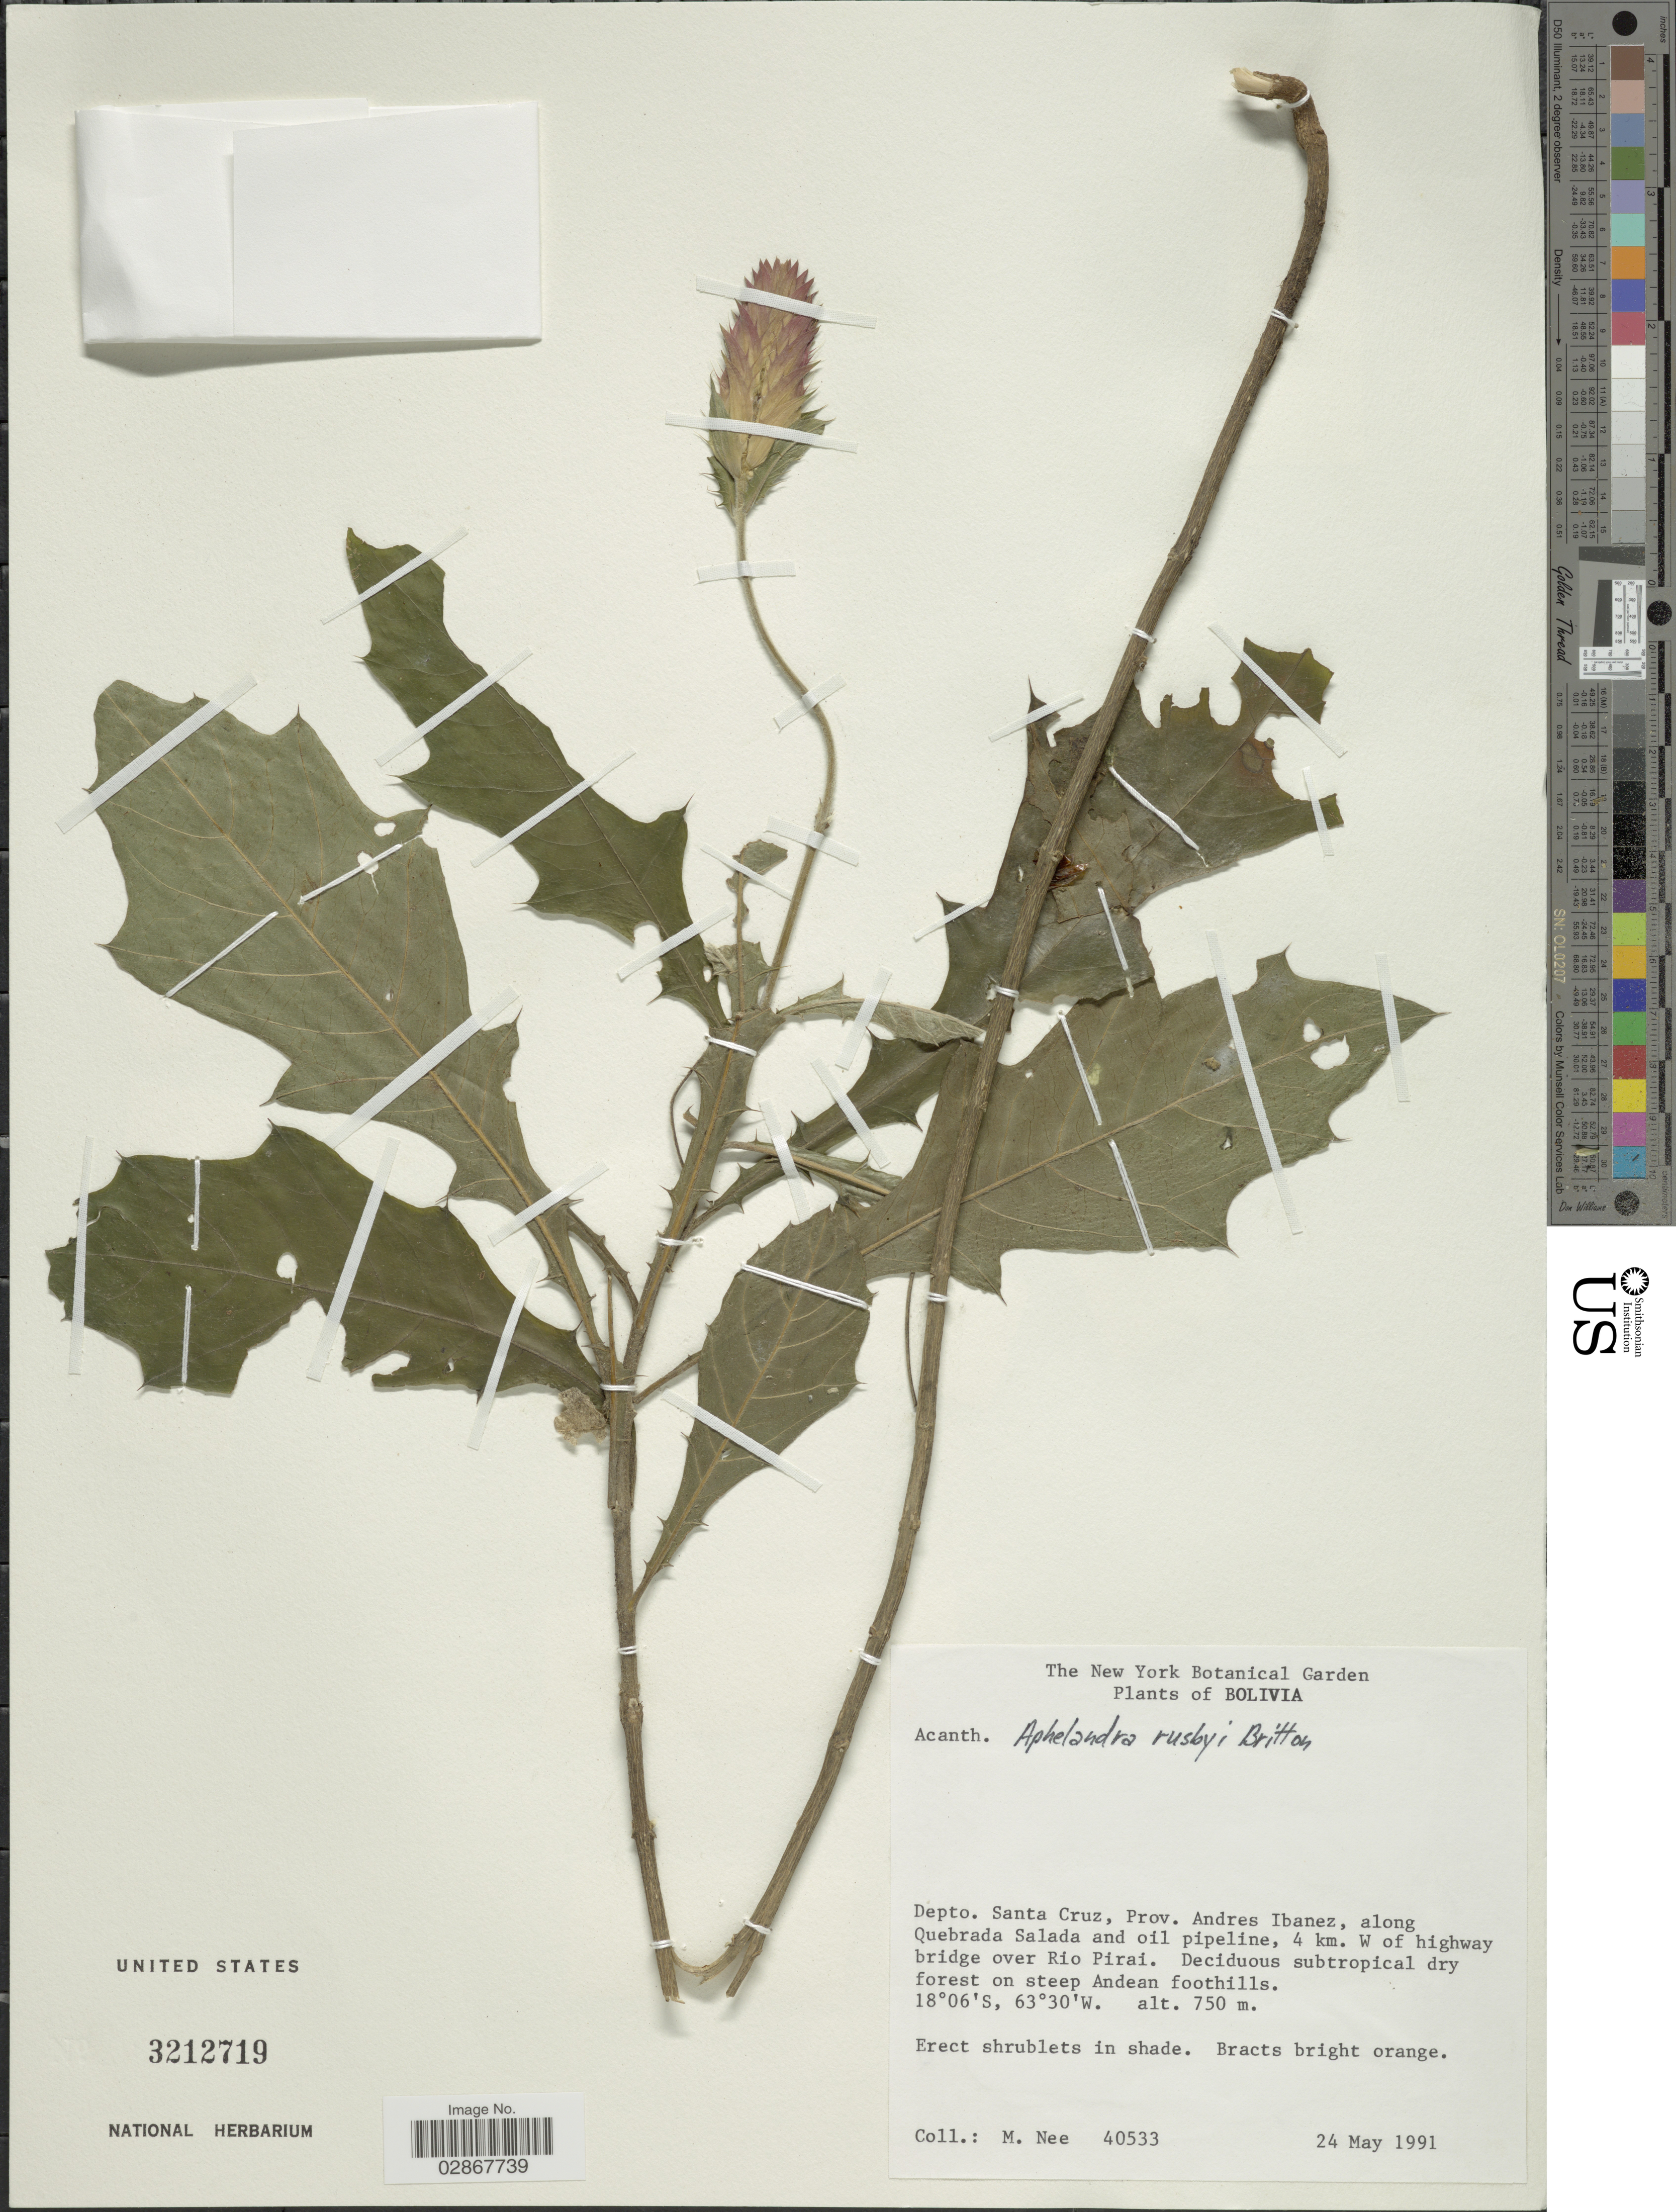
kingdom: Plantae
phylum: Tracheophyta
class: Magnoliopsida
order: Lamiales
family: Acanthaceae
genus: Aphelandra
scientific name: Aphelandra rusbyi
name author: Britton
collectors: M. Nee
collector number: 40533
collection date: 1991-05-24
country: Bolivia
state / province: Santa Cruz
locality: Depto. Santa Cruz, Prov. Andres Ibanez, along Quebrada Salada and oil pipeline, 4 km. W of highway bridge over Rio Pirai.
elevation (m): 750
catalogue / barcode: US 3212719